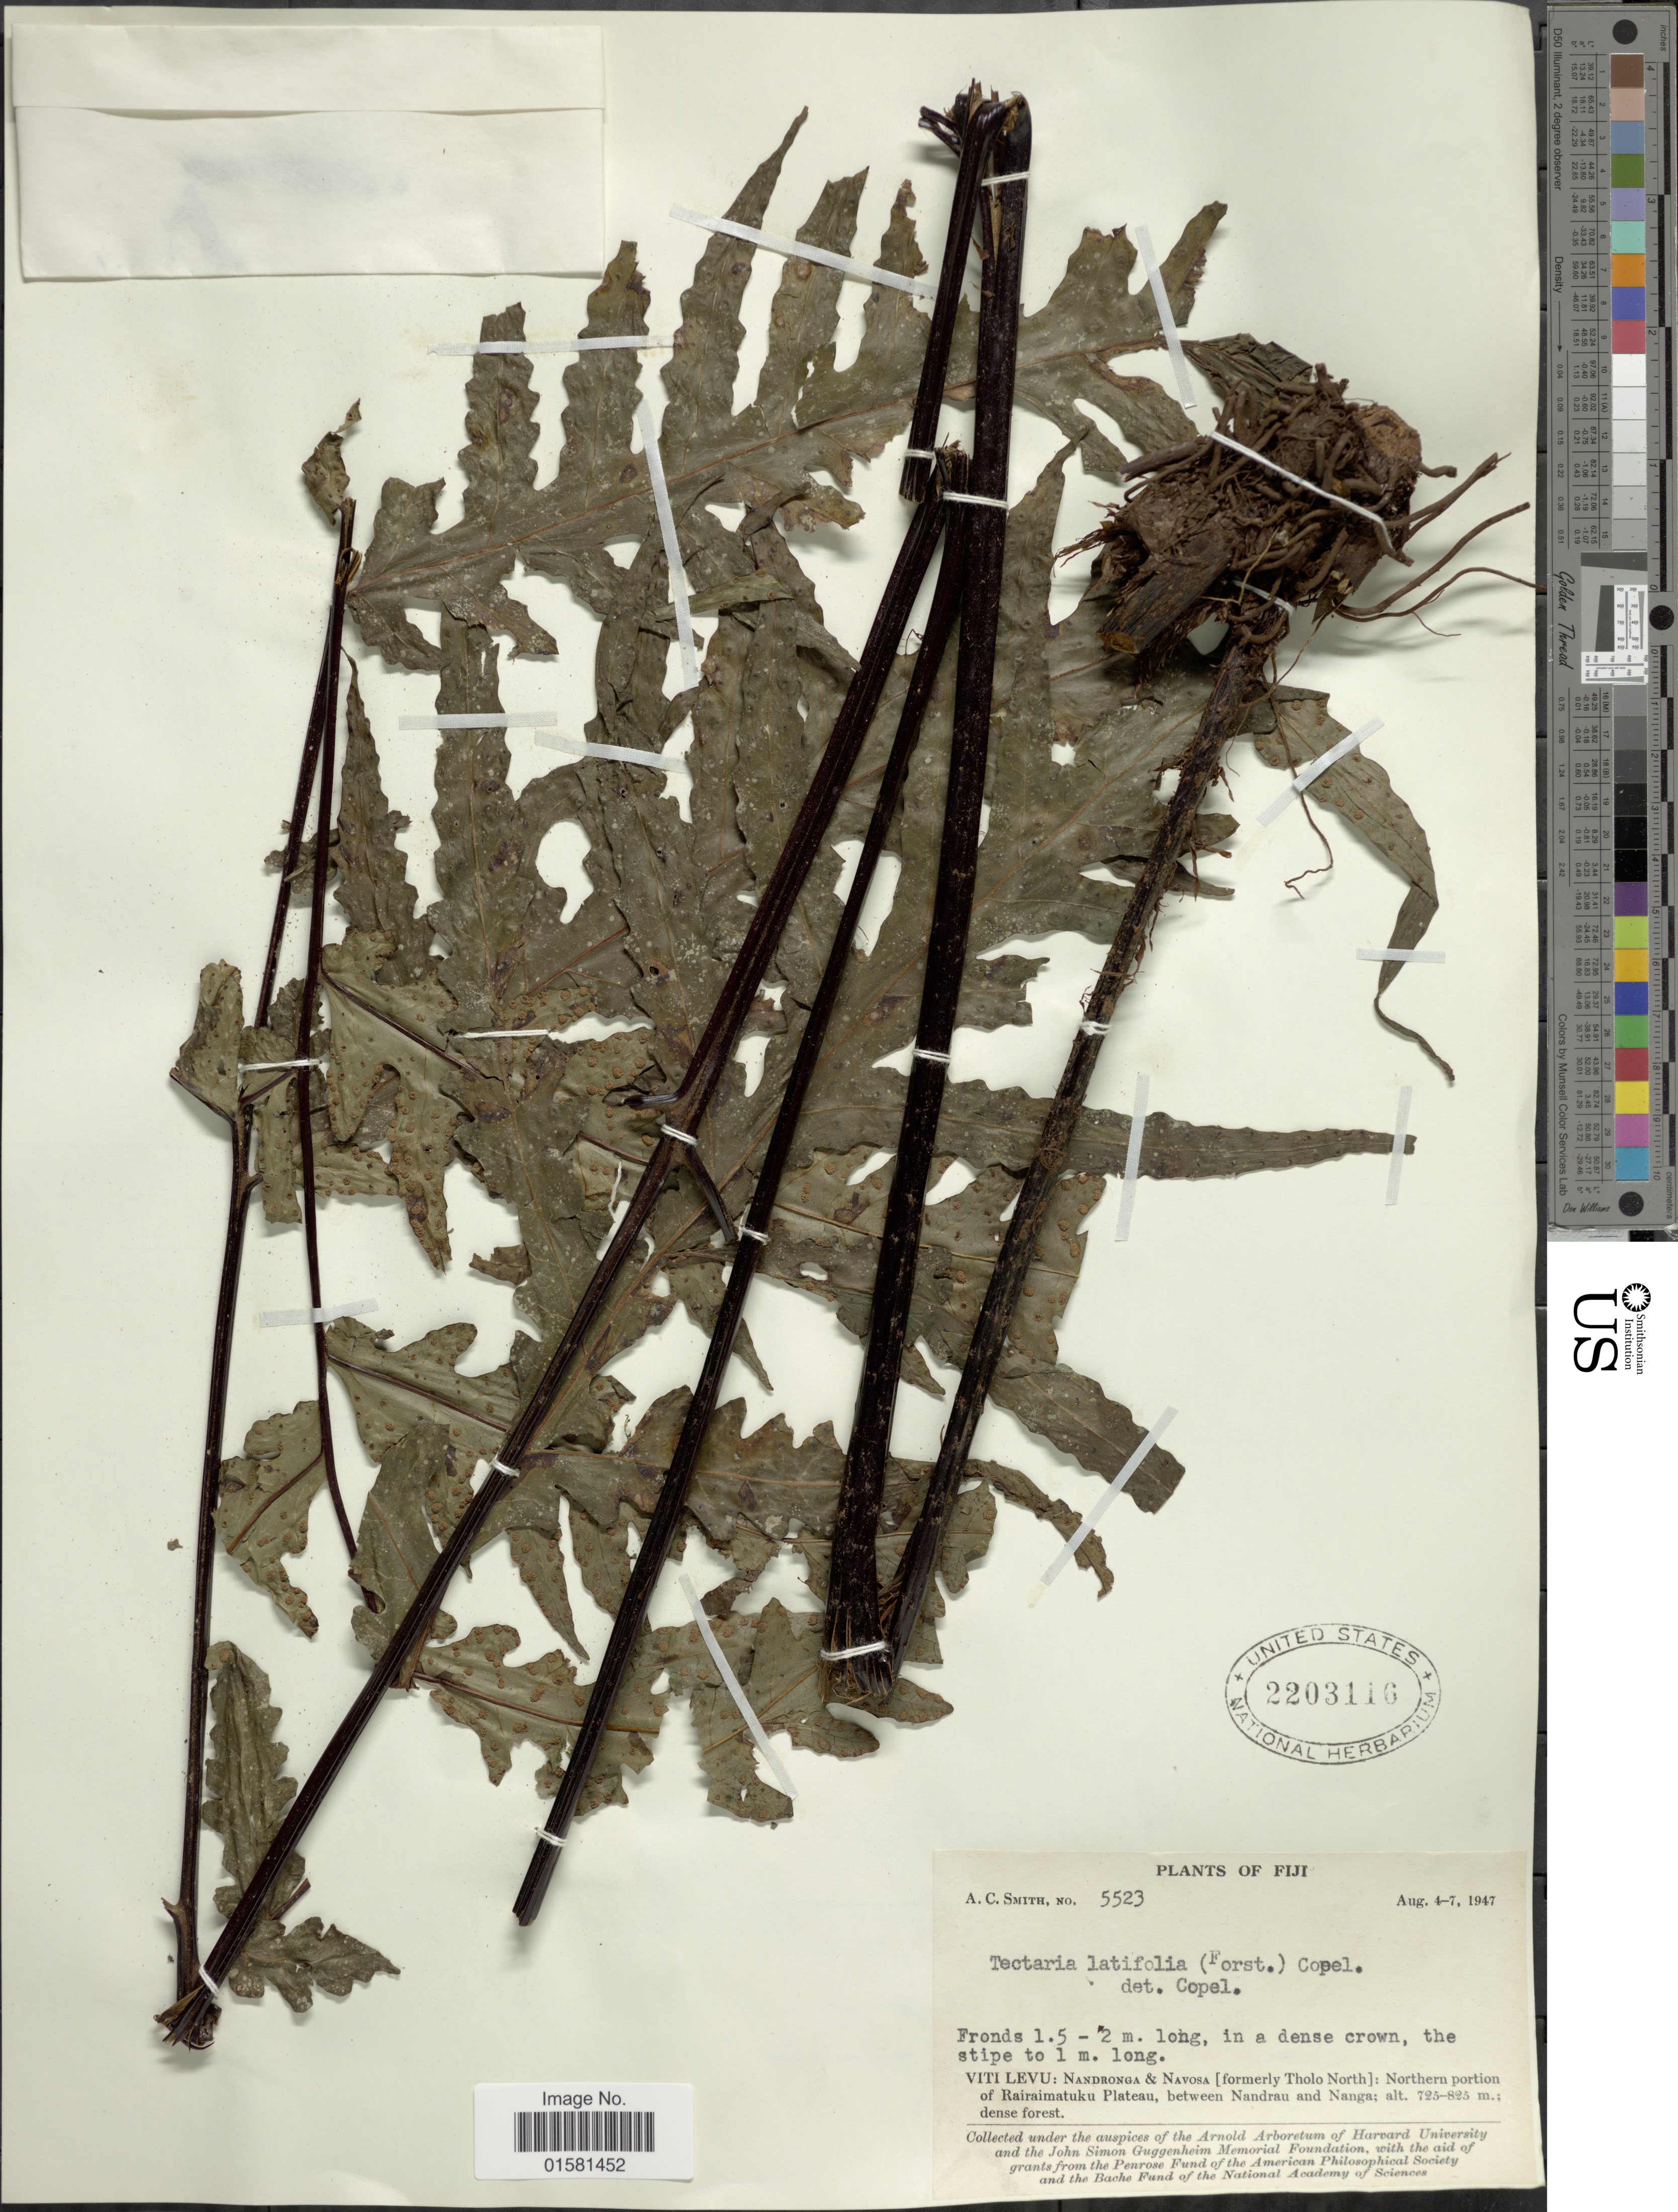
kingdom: Plantae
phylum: Tracheophyta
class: Polypodiopsida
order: Polypodiales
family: Tectariaceae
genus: Tectaria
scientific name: Tectaria latifolia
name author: (G. Forst.) Copel.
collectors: A. C. Smith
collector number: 5523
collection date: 1947-08-04/1947-08-07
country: Fiji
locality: Fiji, Viti Levu: Nandronga & Navosa (formerly Tholo North): Northern portion of Rairaimatuku Plateau, between Nandrau and Nanga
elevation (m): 725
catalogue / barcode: US 2203116